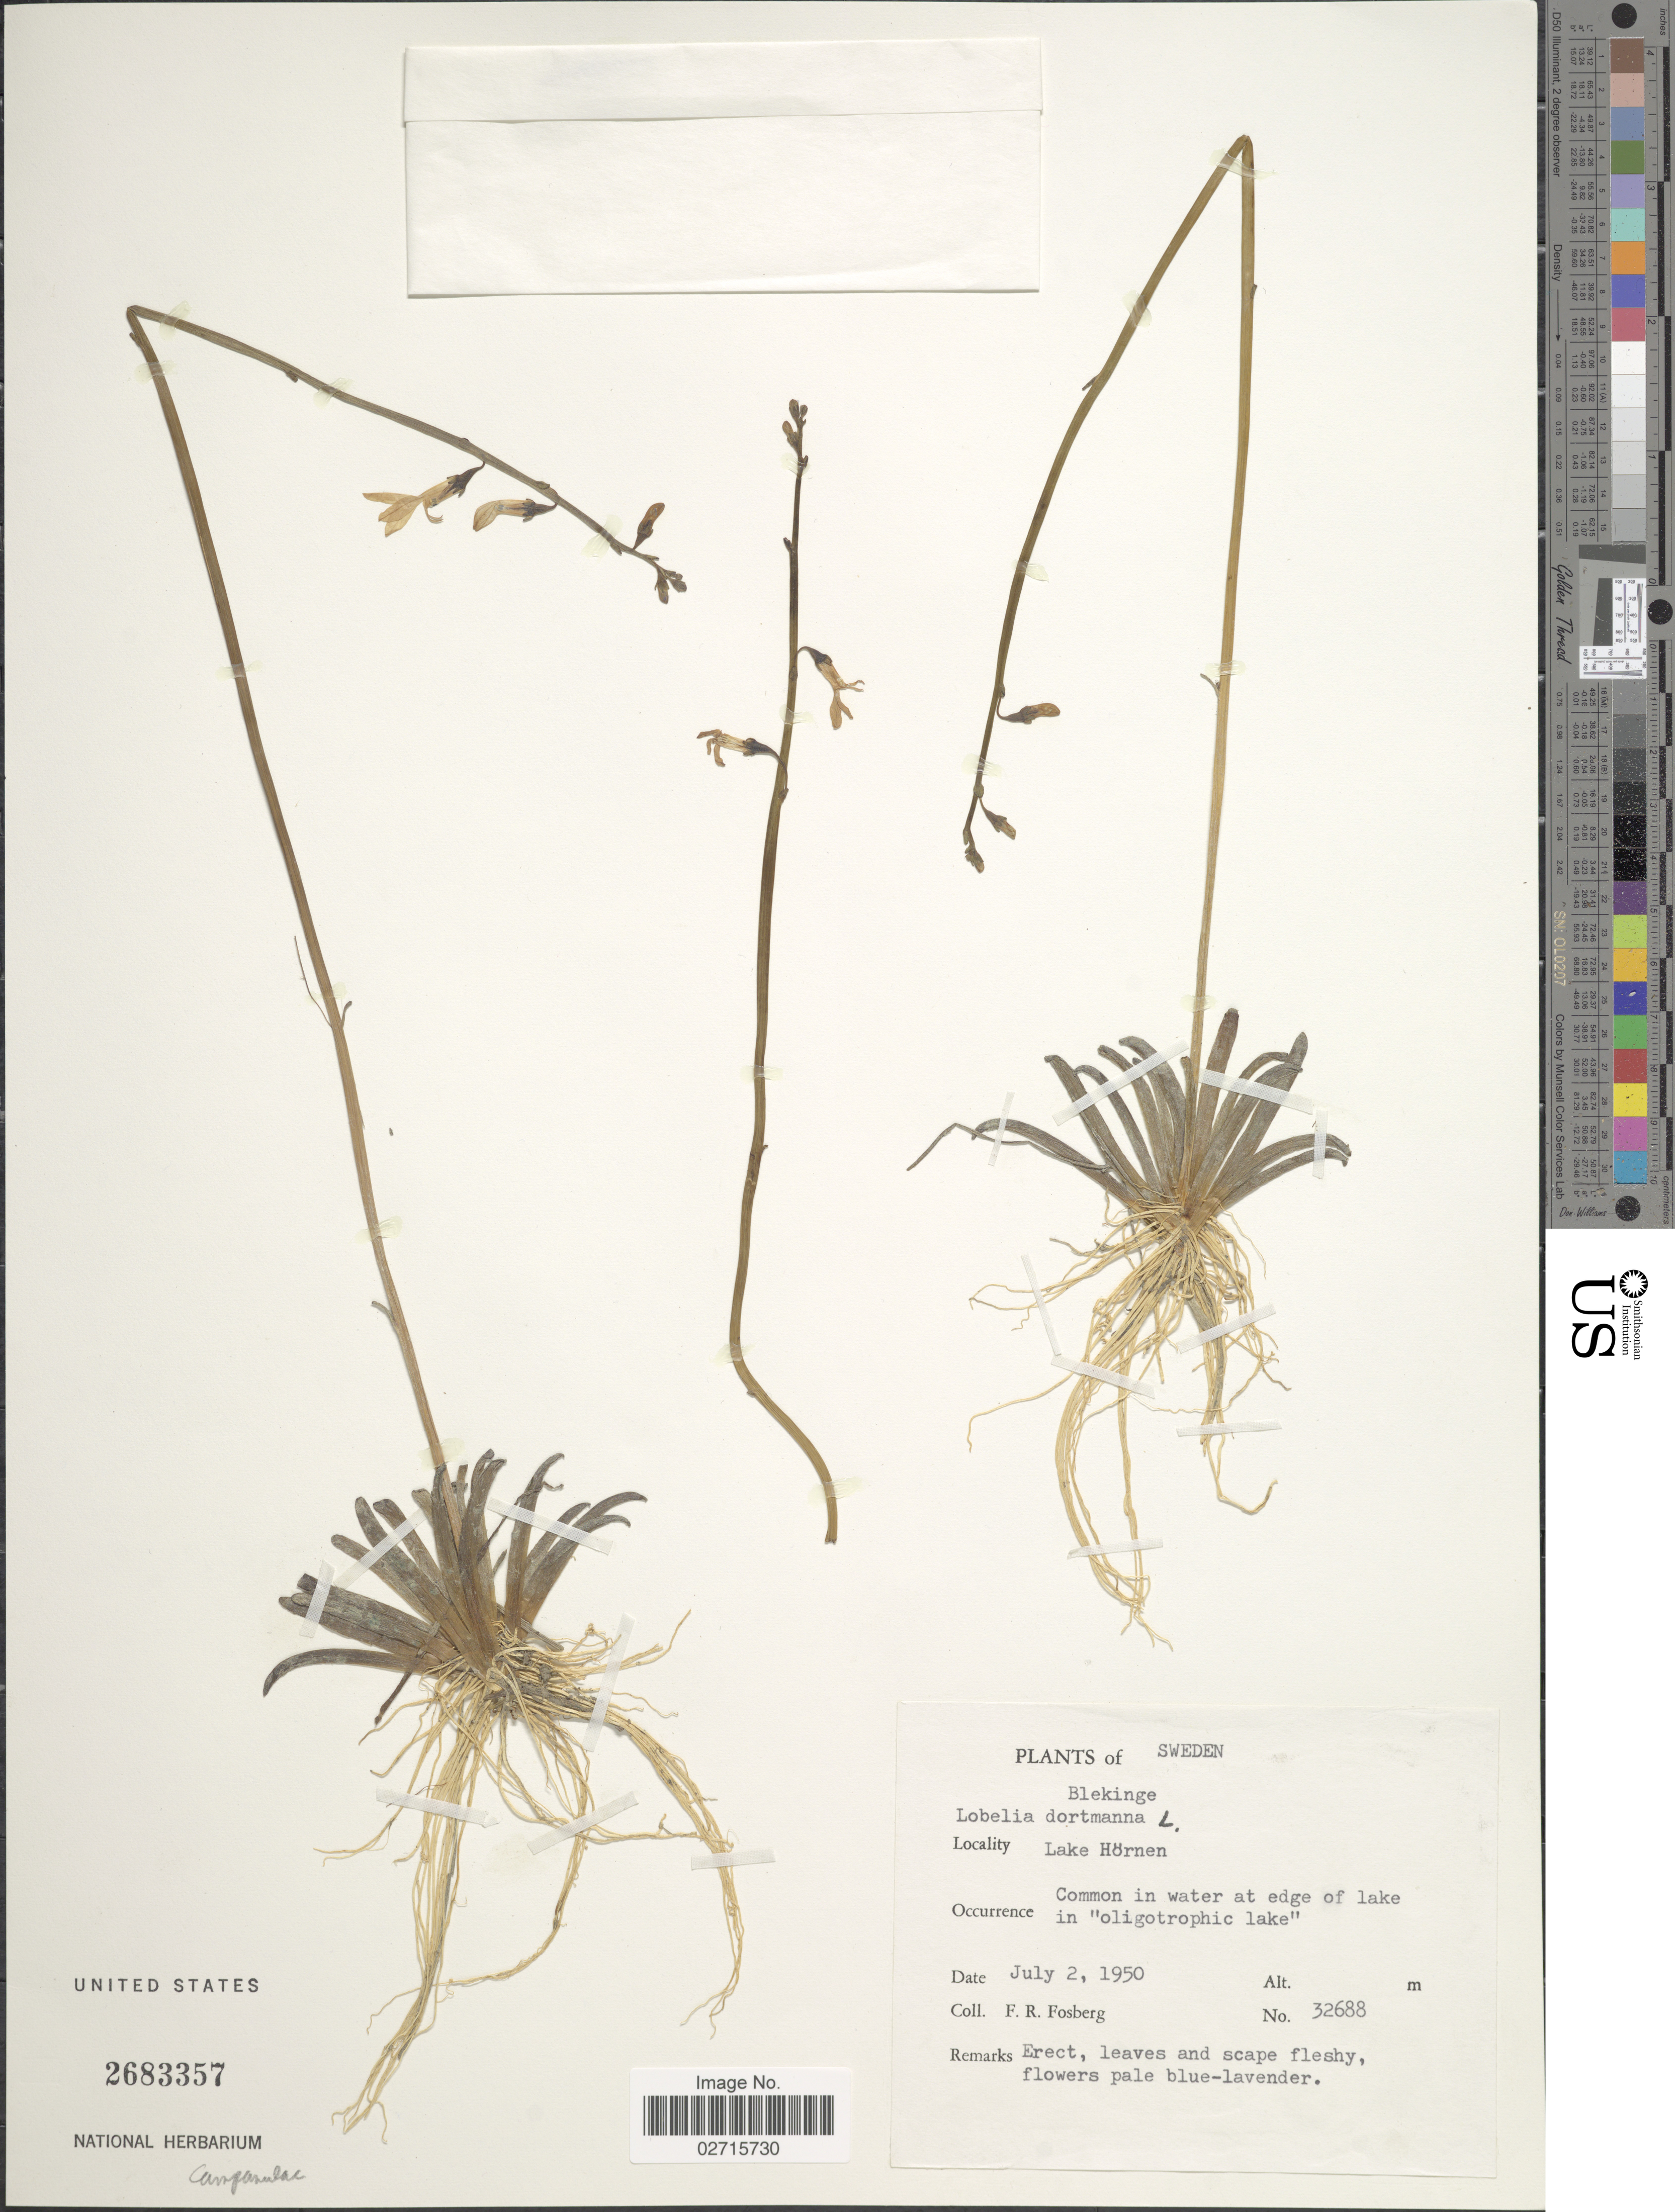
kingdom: Plantae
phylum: Tracheophyta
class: Magnoliopsida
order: Asterales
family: Campanulaceae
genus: Lobelia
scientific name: Lobelia dortmanna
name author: L.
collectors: F. R. Fosberg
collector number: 32688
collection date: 1950-07-02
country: Sweden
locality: Lake Hornen. Common in water at edge of lake in "oligotrophic lake"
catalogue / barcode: US 2683357